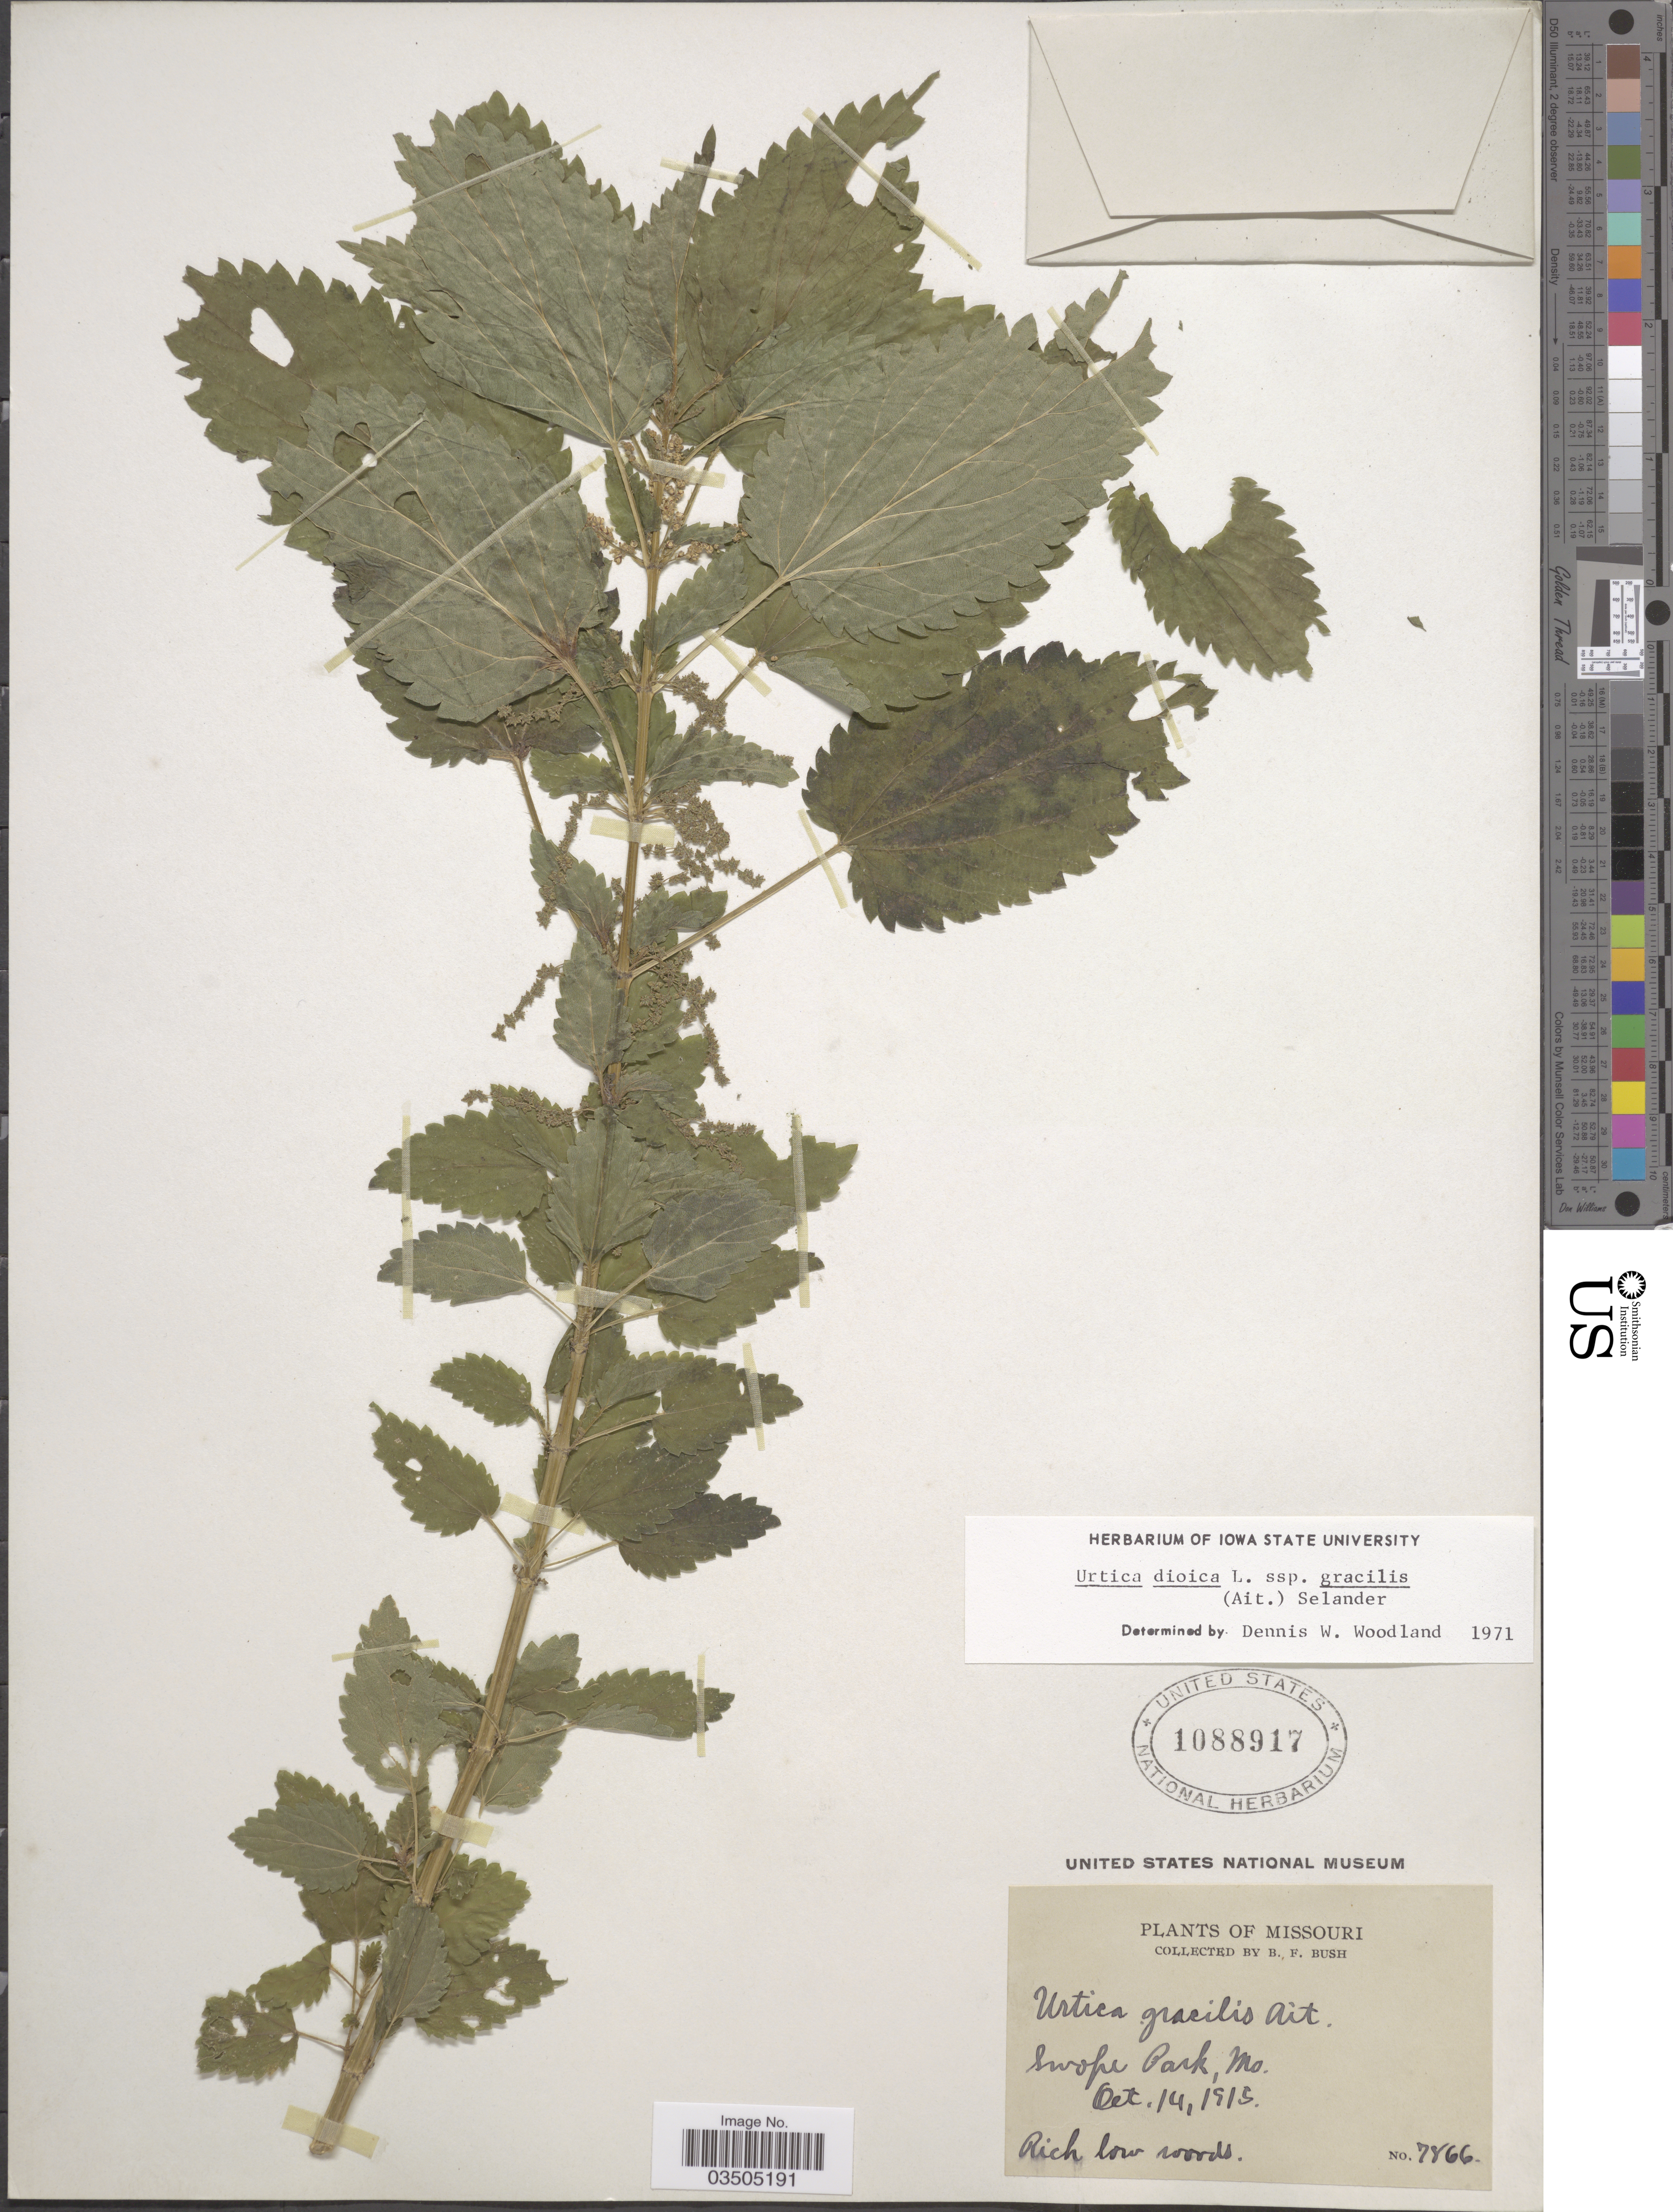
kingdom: Plantae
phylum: Tracheophyta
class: Magnoliopsida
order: Rosales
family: Urticaceae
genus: Urtica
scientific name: Urtica dioica subsp. gracilis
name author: L.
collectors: B. F. Bush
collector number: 7866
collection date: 1915-10-14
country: United States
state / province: Missouri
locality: Swope Park.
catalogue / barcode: US 1088917